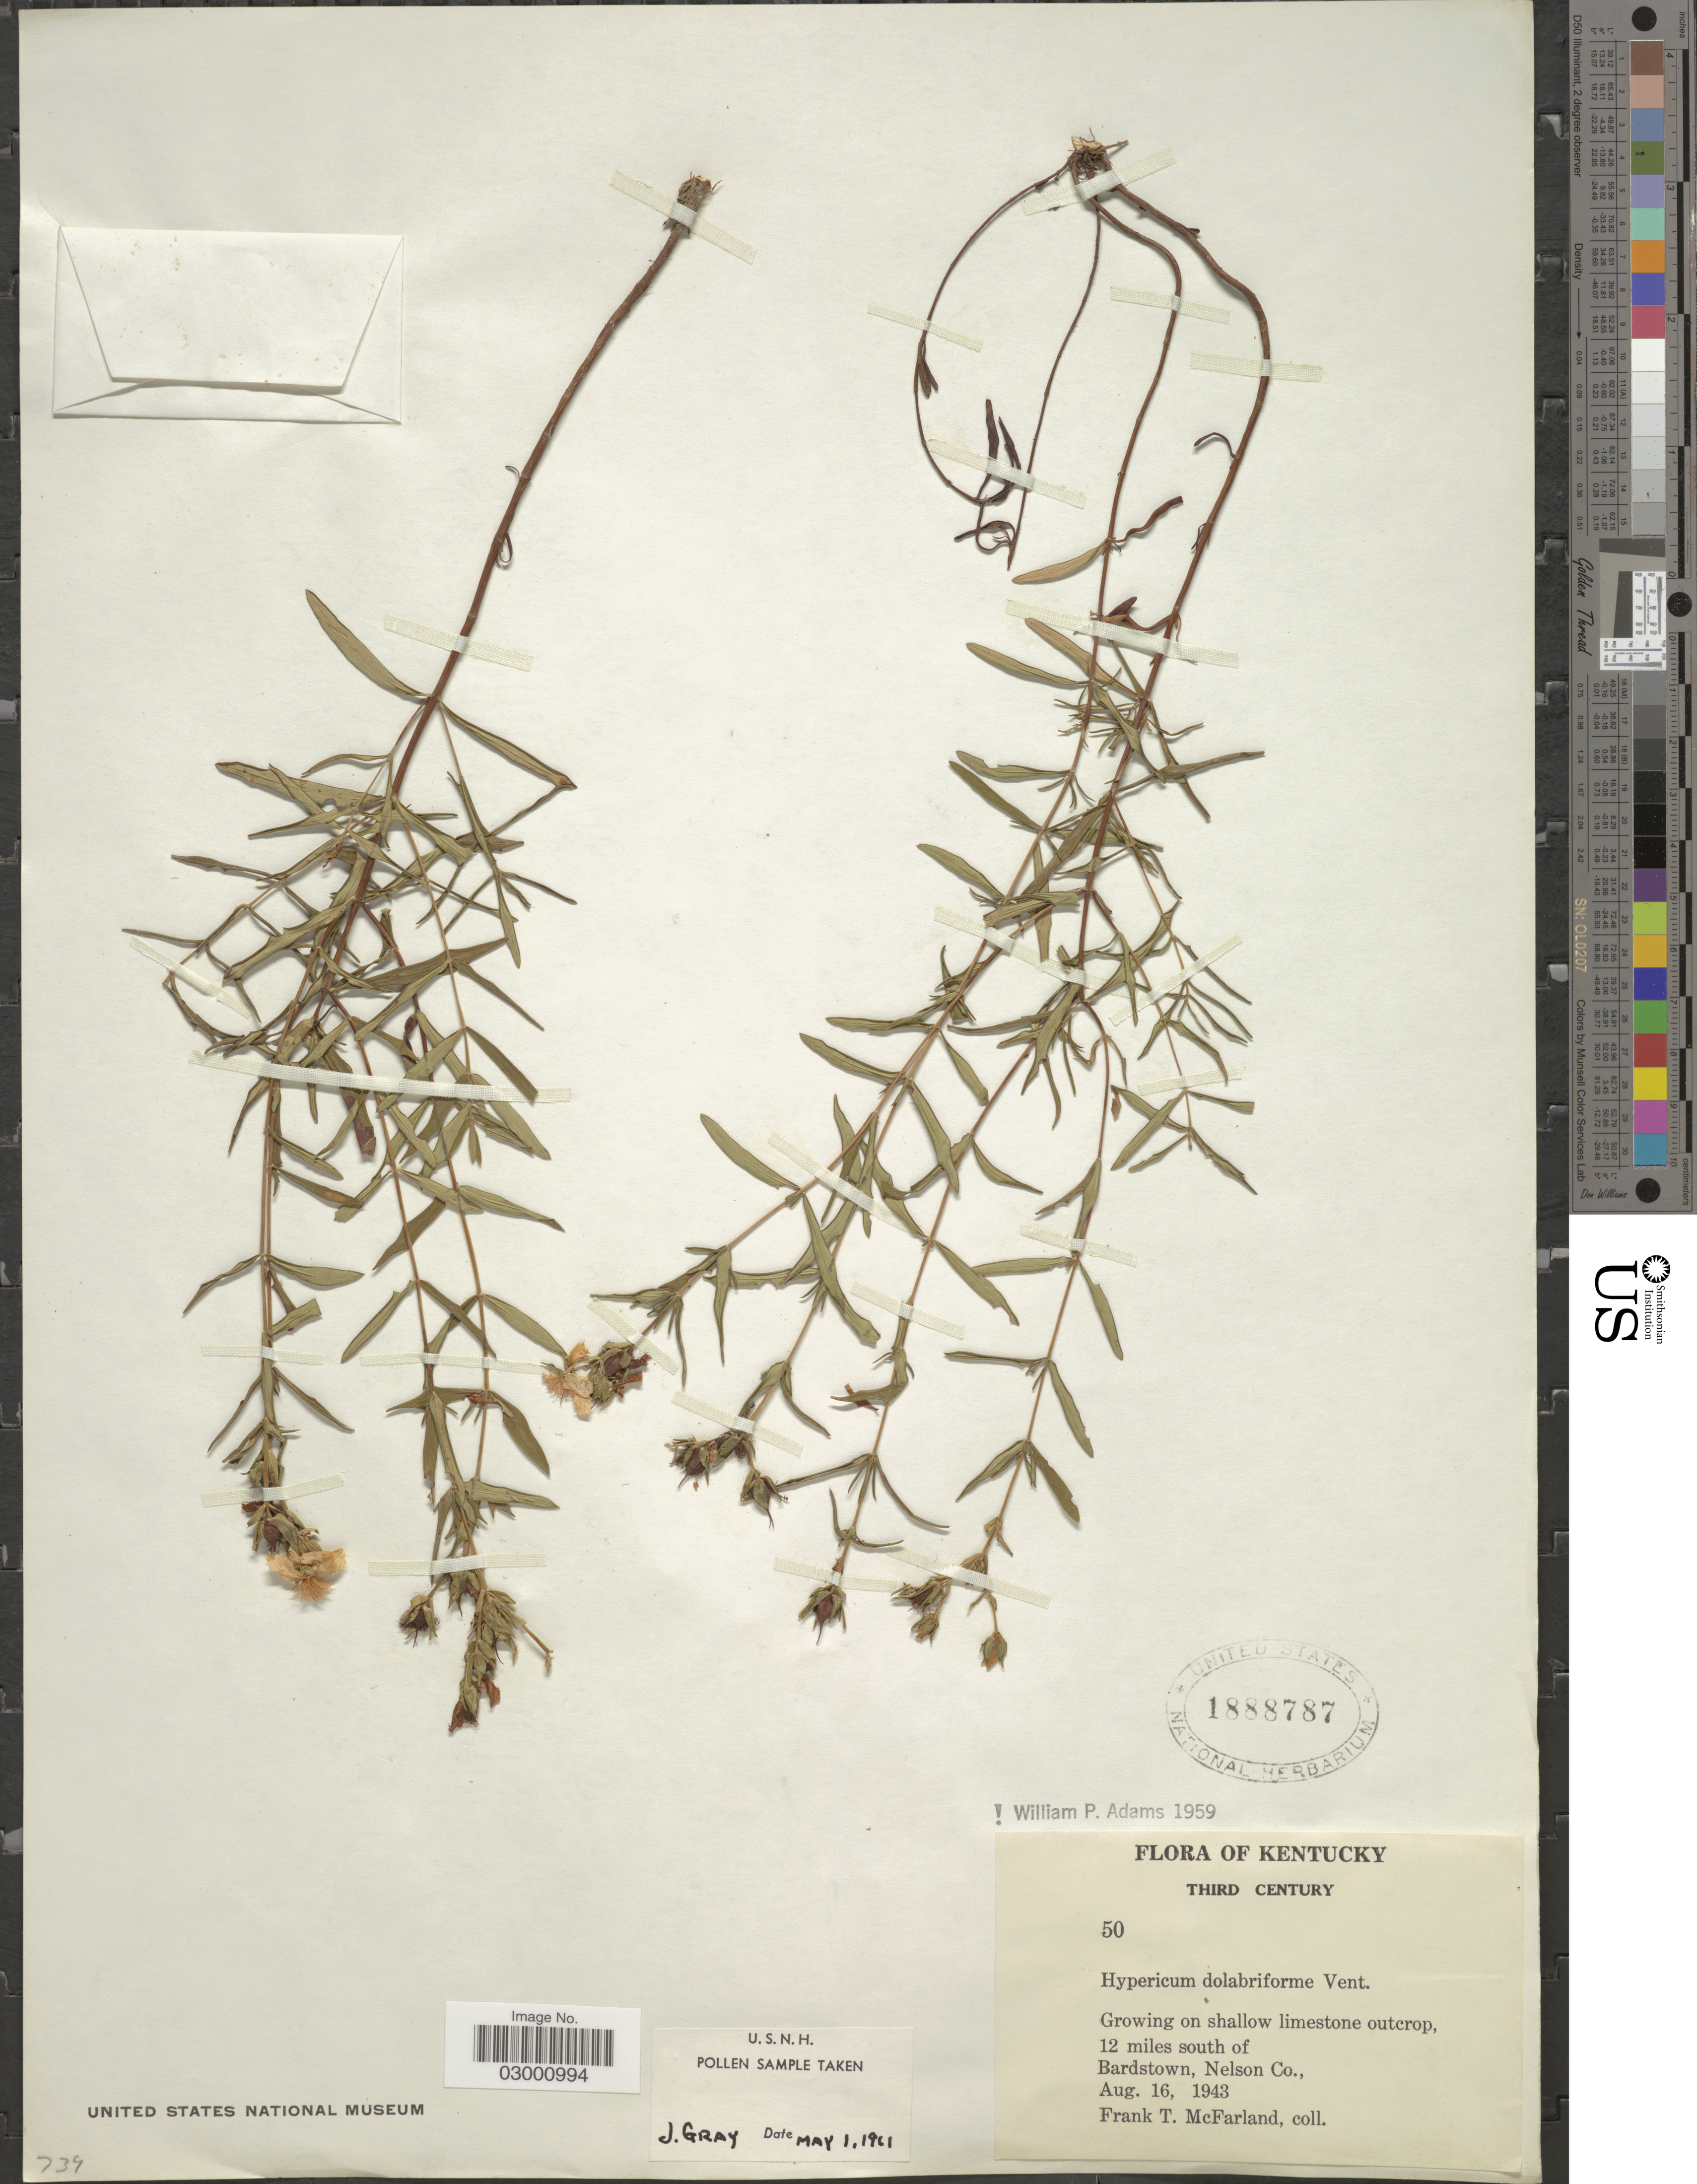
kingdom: Plantae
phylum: Tracheophyta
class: Magnoliopsida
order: Malpighiales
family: Hypericaceae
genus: Hypericum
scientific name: Hypericum dolabriforme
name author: Vent.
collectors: F. McFarland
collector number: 50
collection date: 1943-08-16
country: United States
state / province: Kentucky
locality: Third Century. [unsure placement] 12 miles south of Bardstown, Nelson Co.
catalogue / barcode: US 1888787